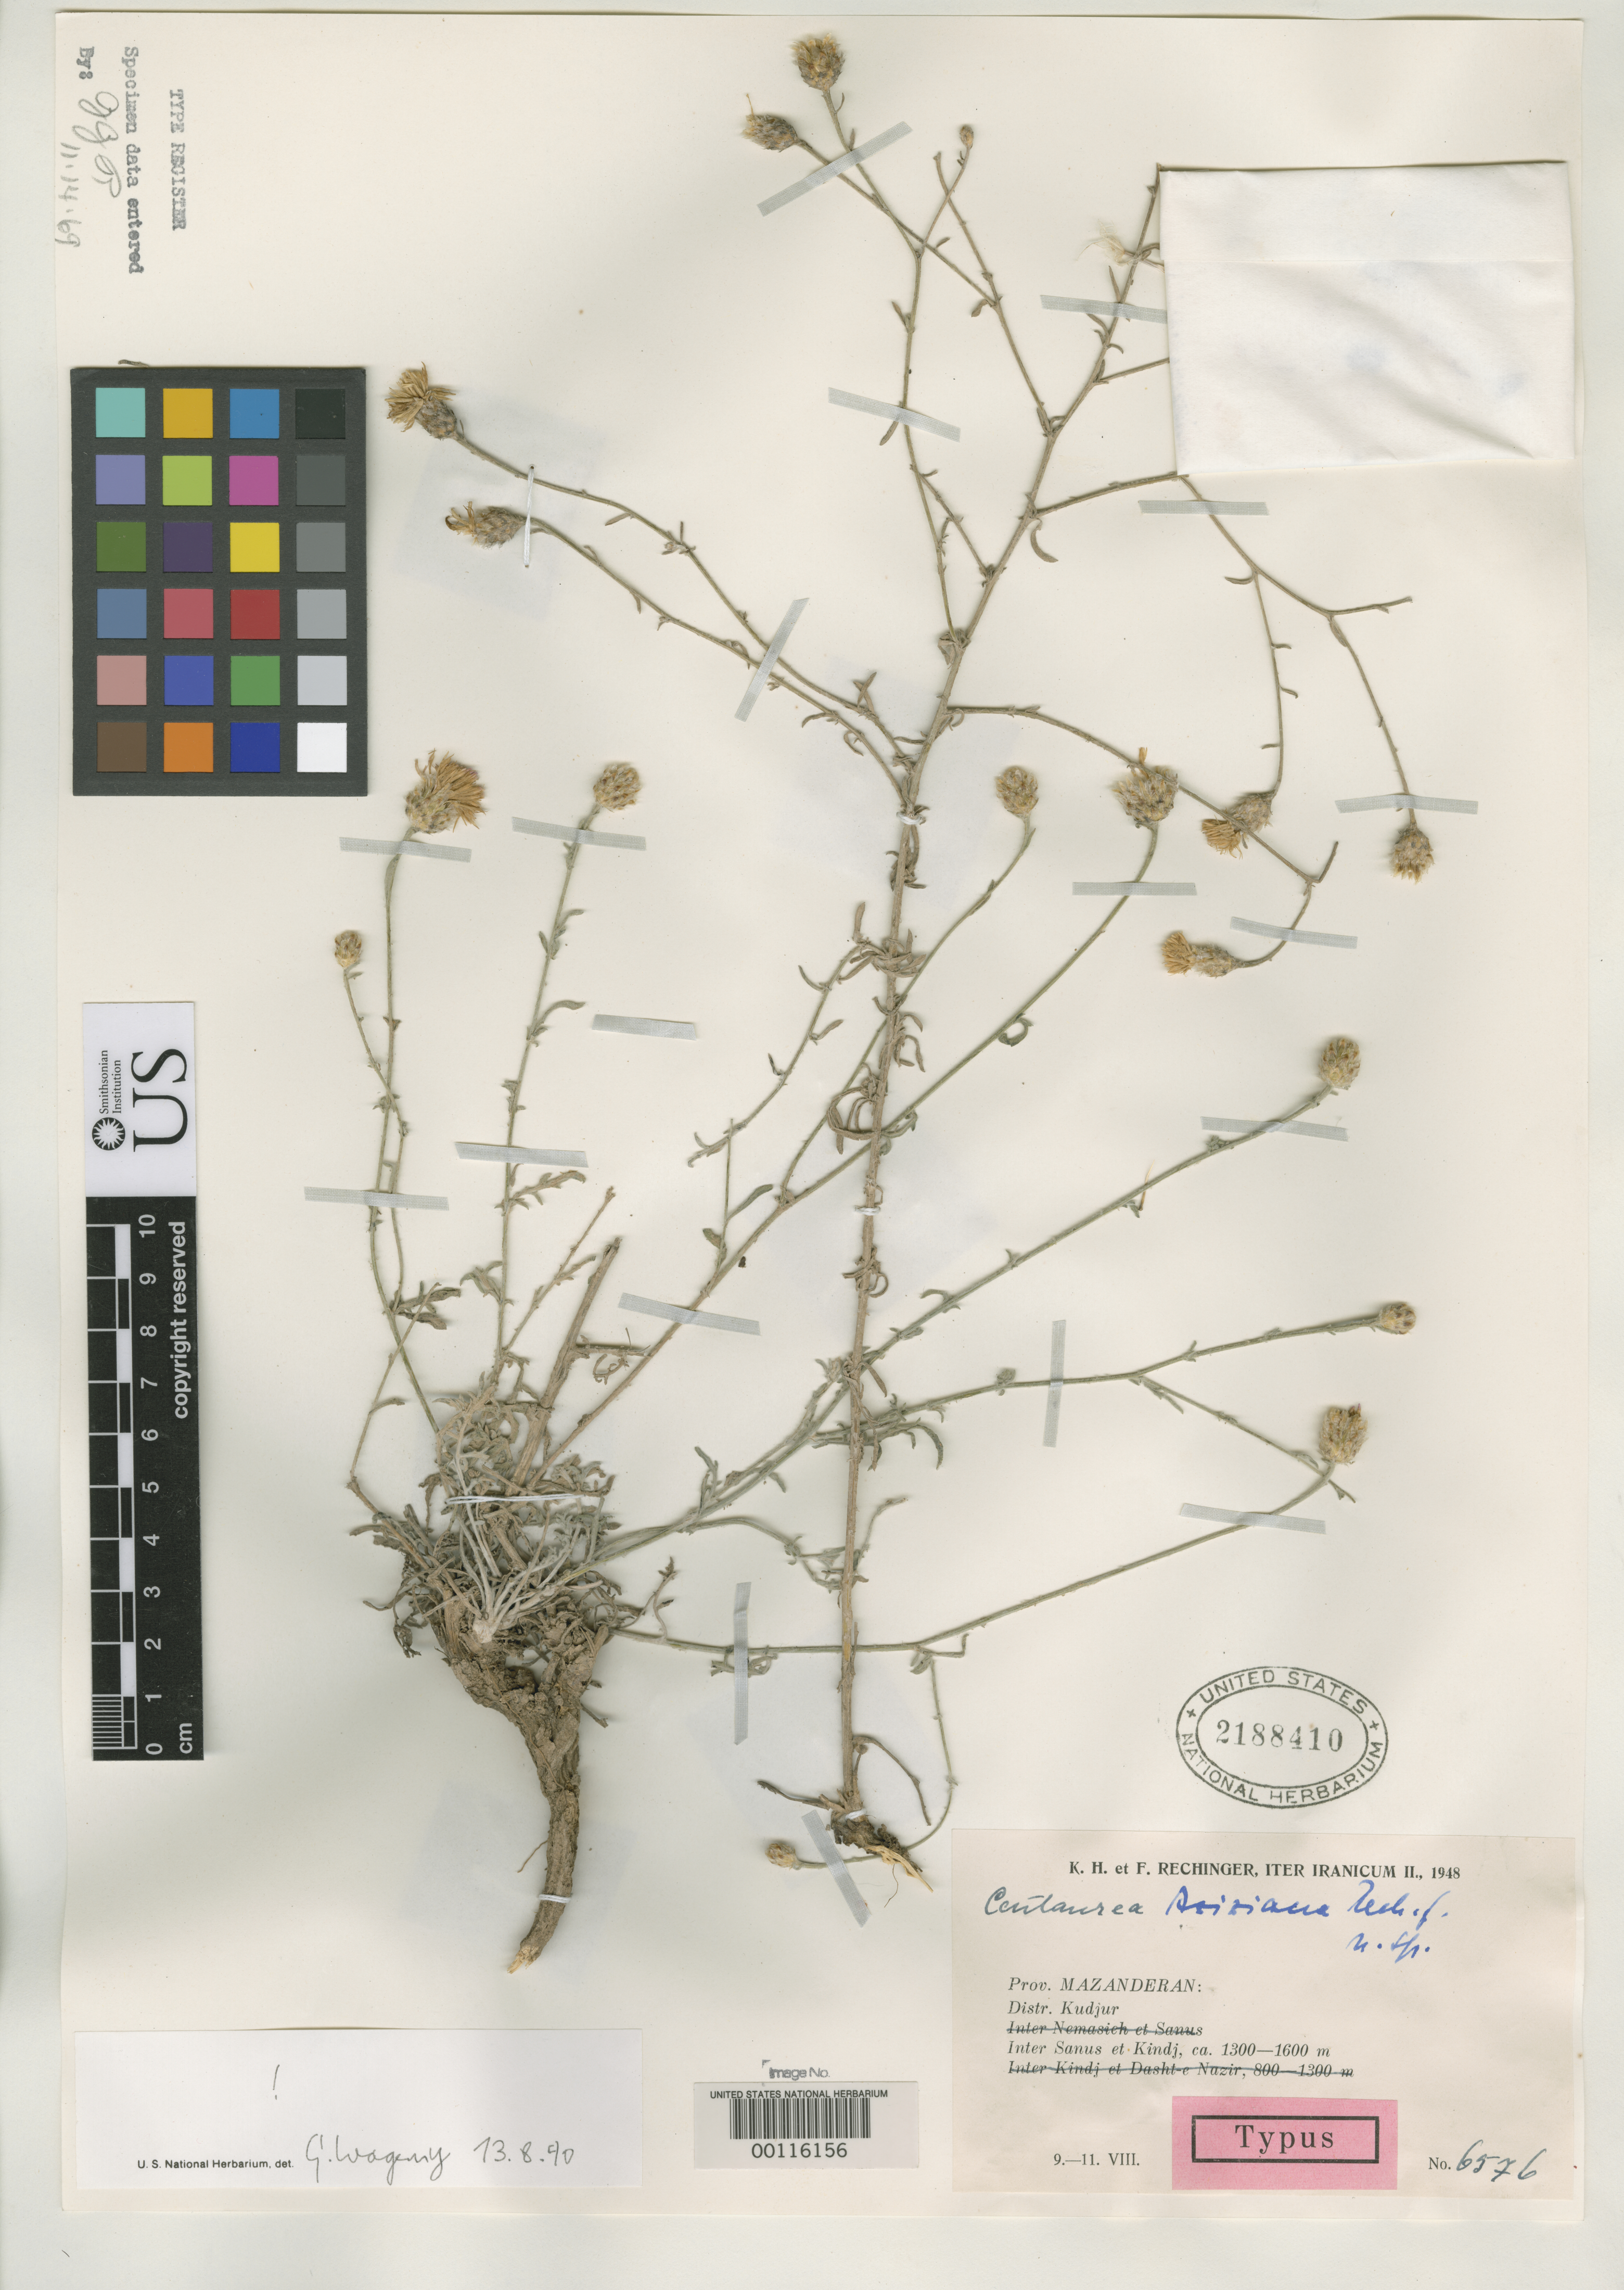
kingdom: Plantae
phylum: Tracheophyta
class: Magnoliopsida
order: Asterales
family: Asteraceae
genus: Centaurea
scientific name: Centaurea aziziana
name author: Rech. f.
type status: Type Collection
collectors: K. H. Rechinger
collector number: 6576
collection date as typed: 09 Aug 1948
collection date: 1948-08-09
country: Iran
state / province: Mazandaran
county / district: Kudjur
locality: Between Sanus and Kindj.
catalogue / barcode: US 2188410